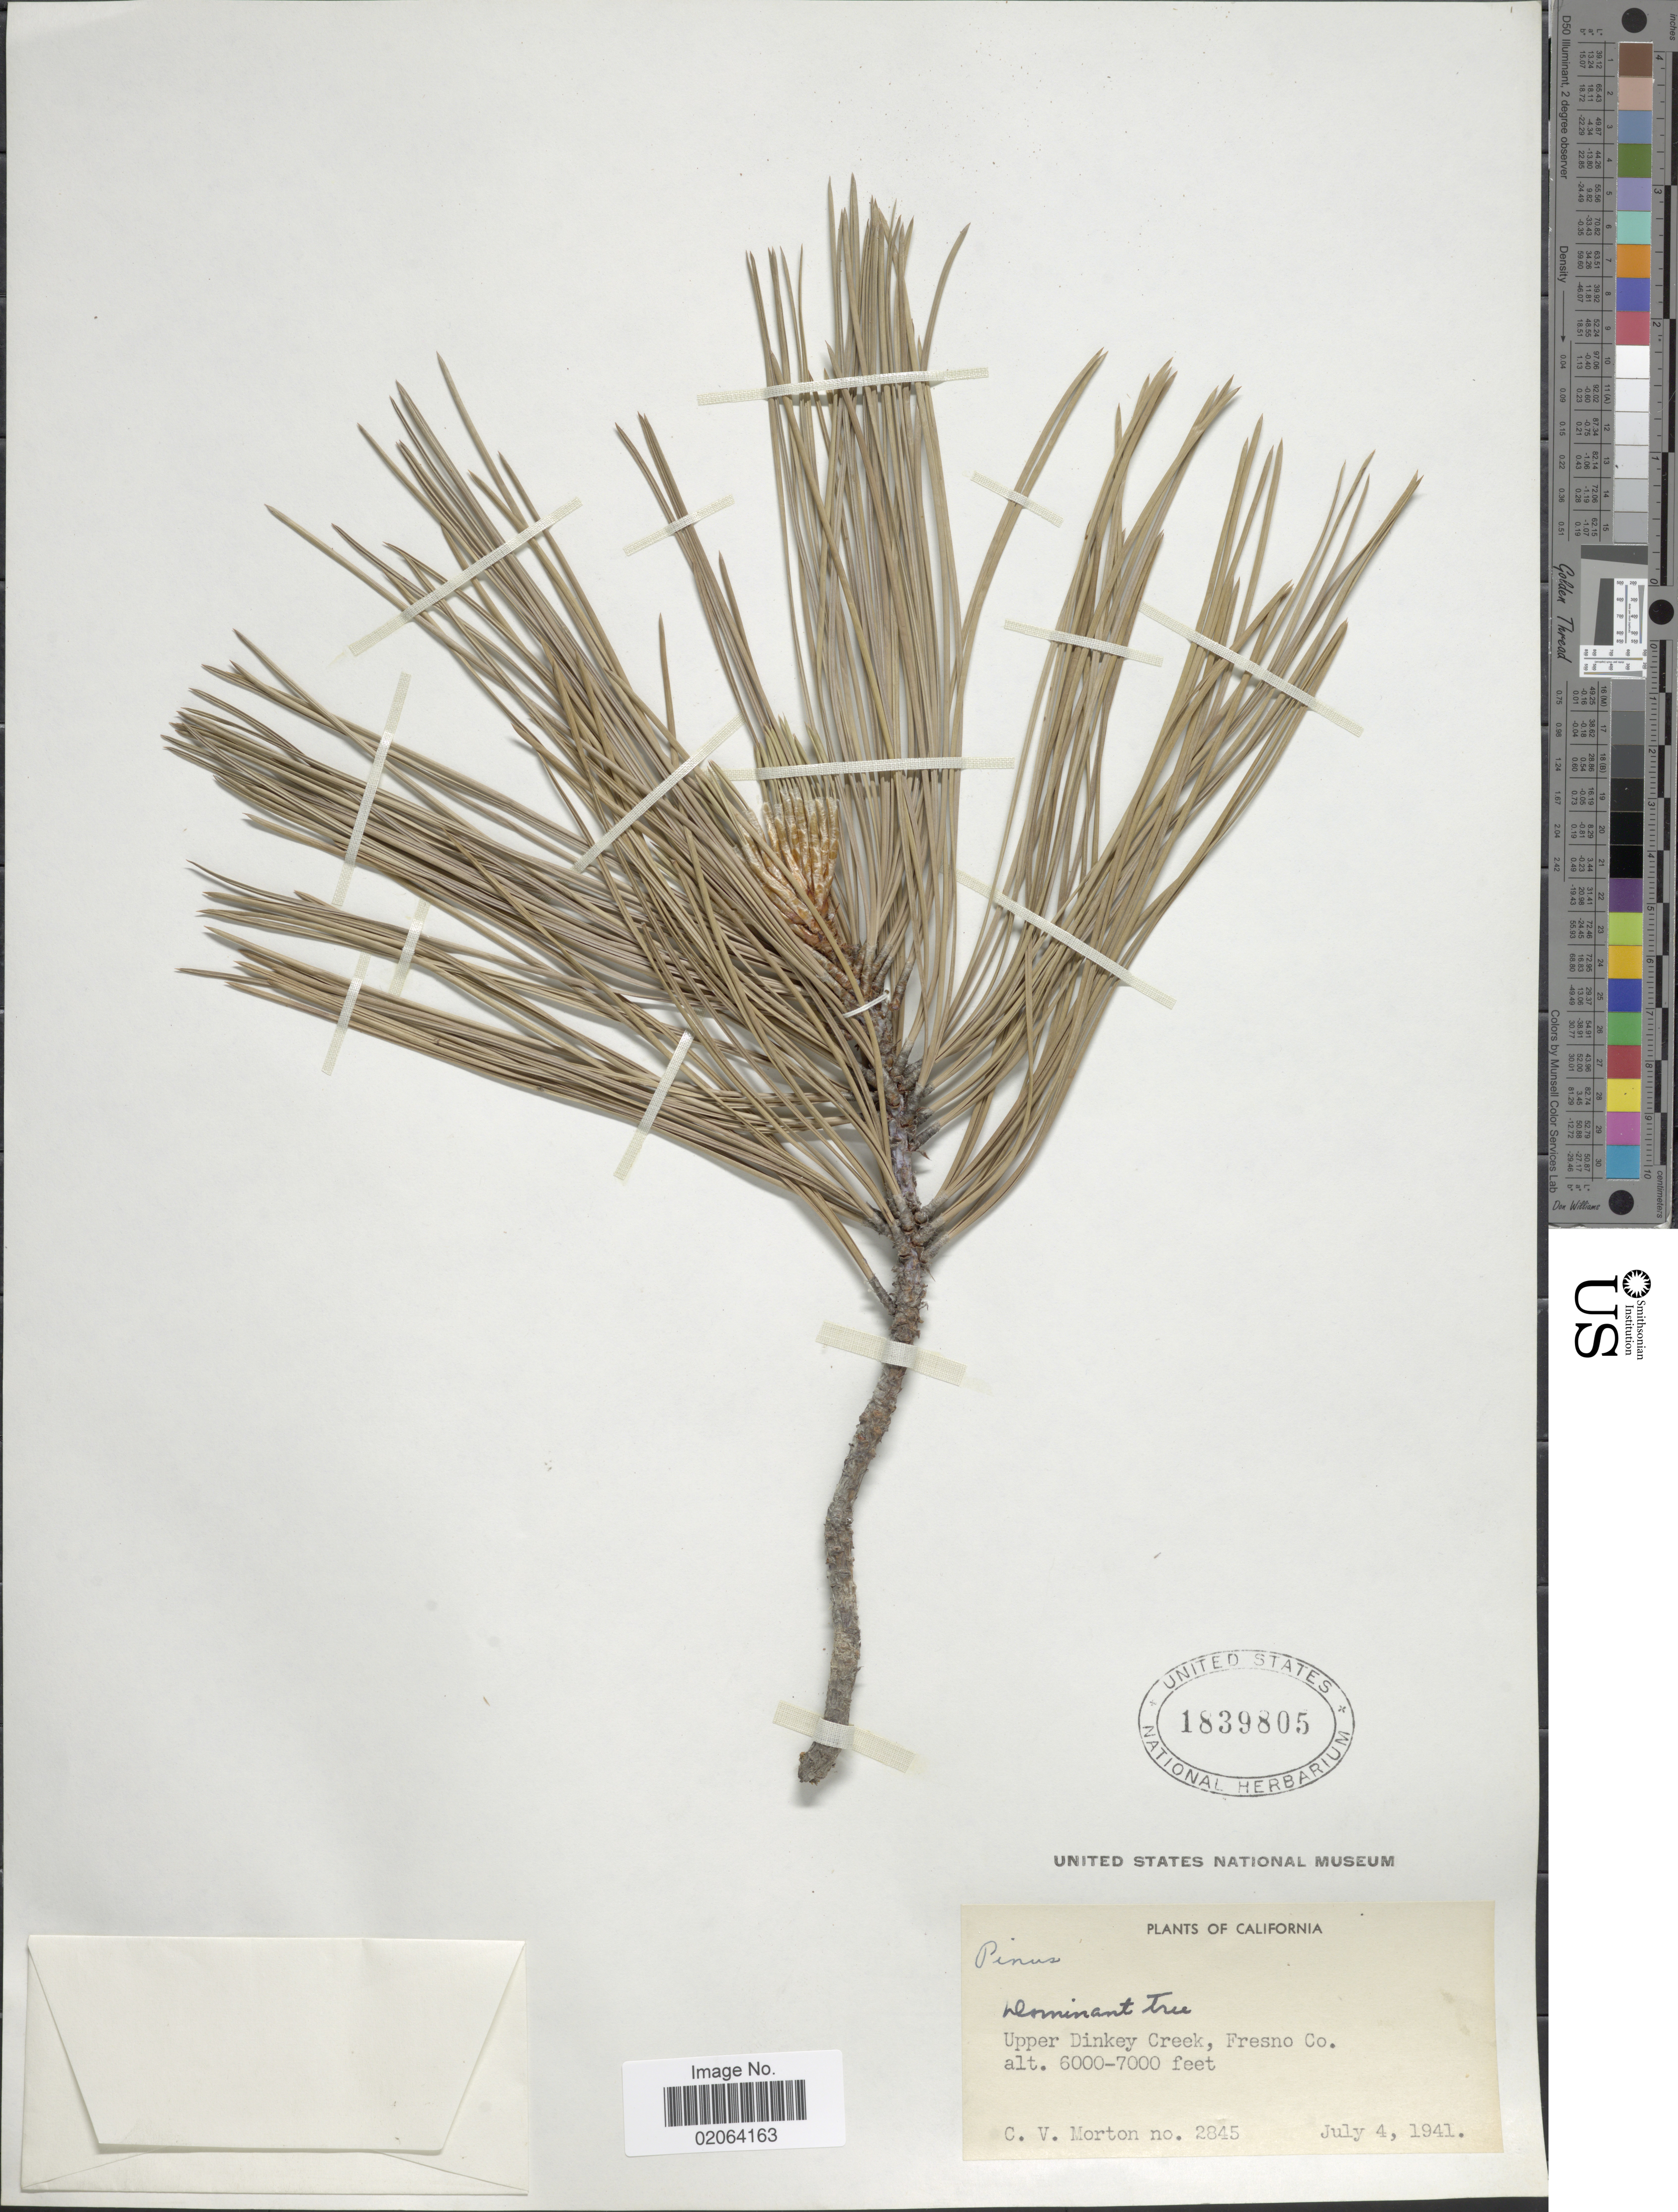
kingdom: Plantae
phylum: Tracheophyta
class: Pinopsida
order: Pinales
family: Pinaceae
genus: Pinus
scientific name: Pinus jeffreyi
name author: Balf.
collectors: C. V. Morton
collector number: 2845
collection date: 1941-07-04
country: United States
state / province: California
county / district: Fresno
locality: Upper Dinkey Creek, Fresno Co.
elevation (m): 1829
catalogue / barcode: US 1839805